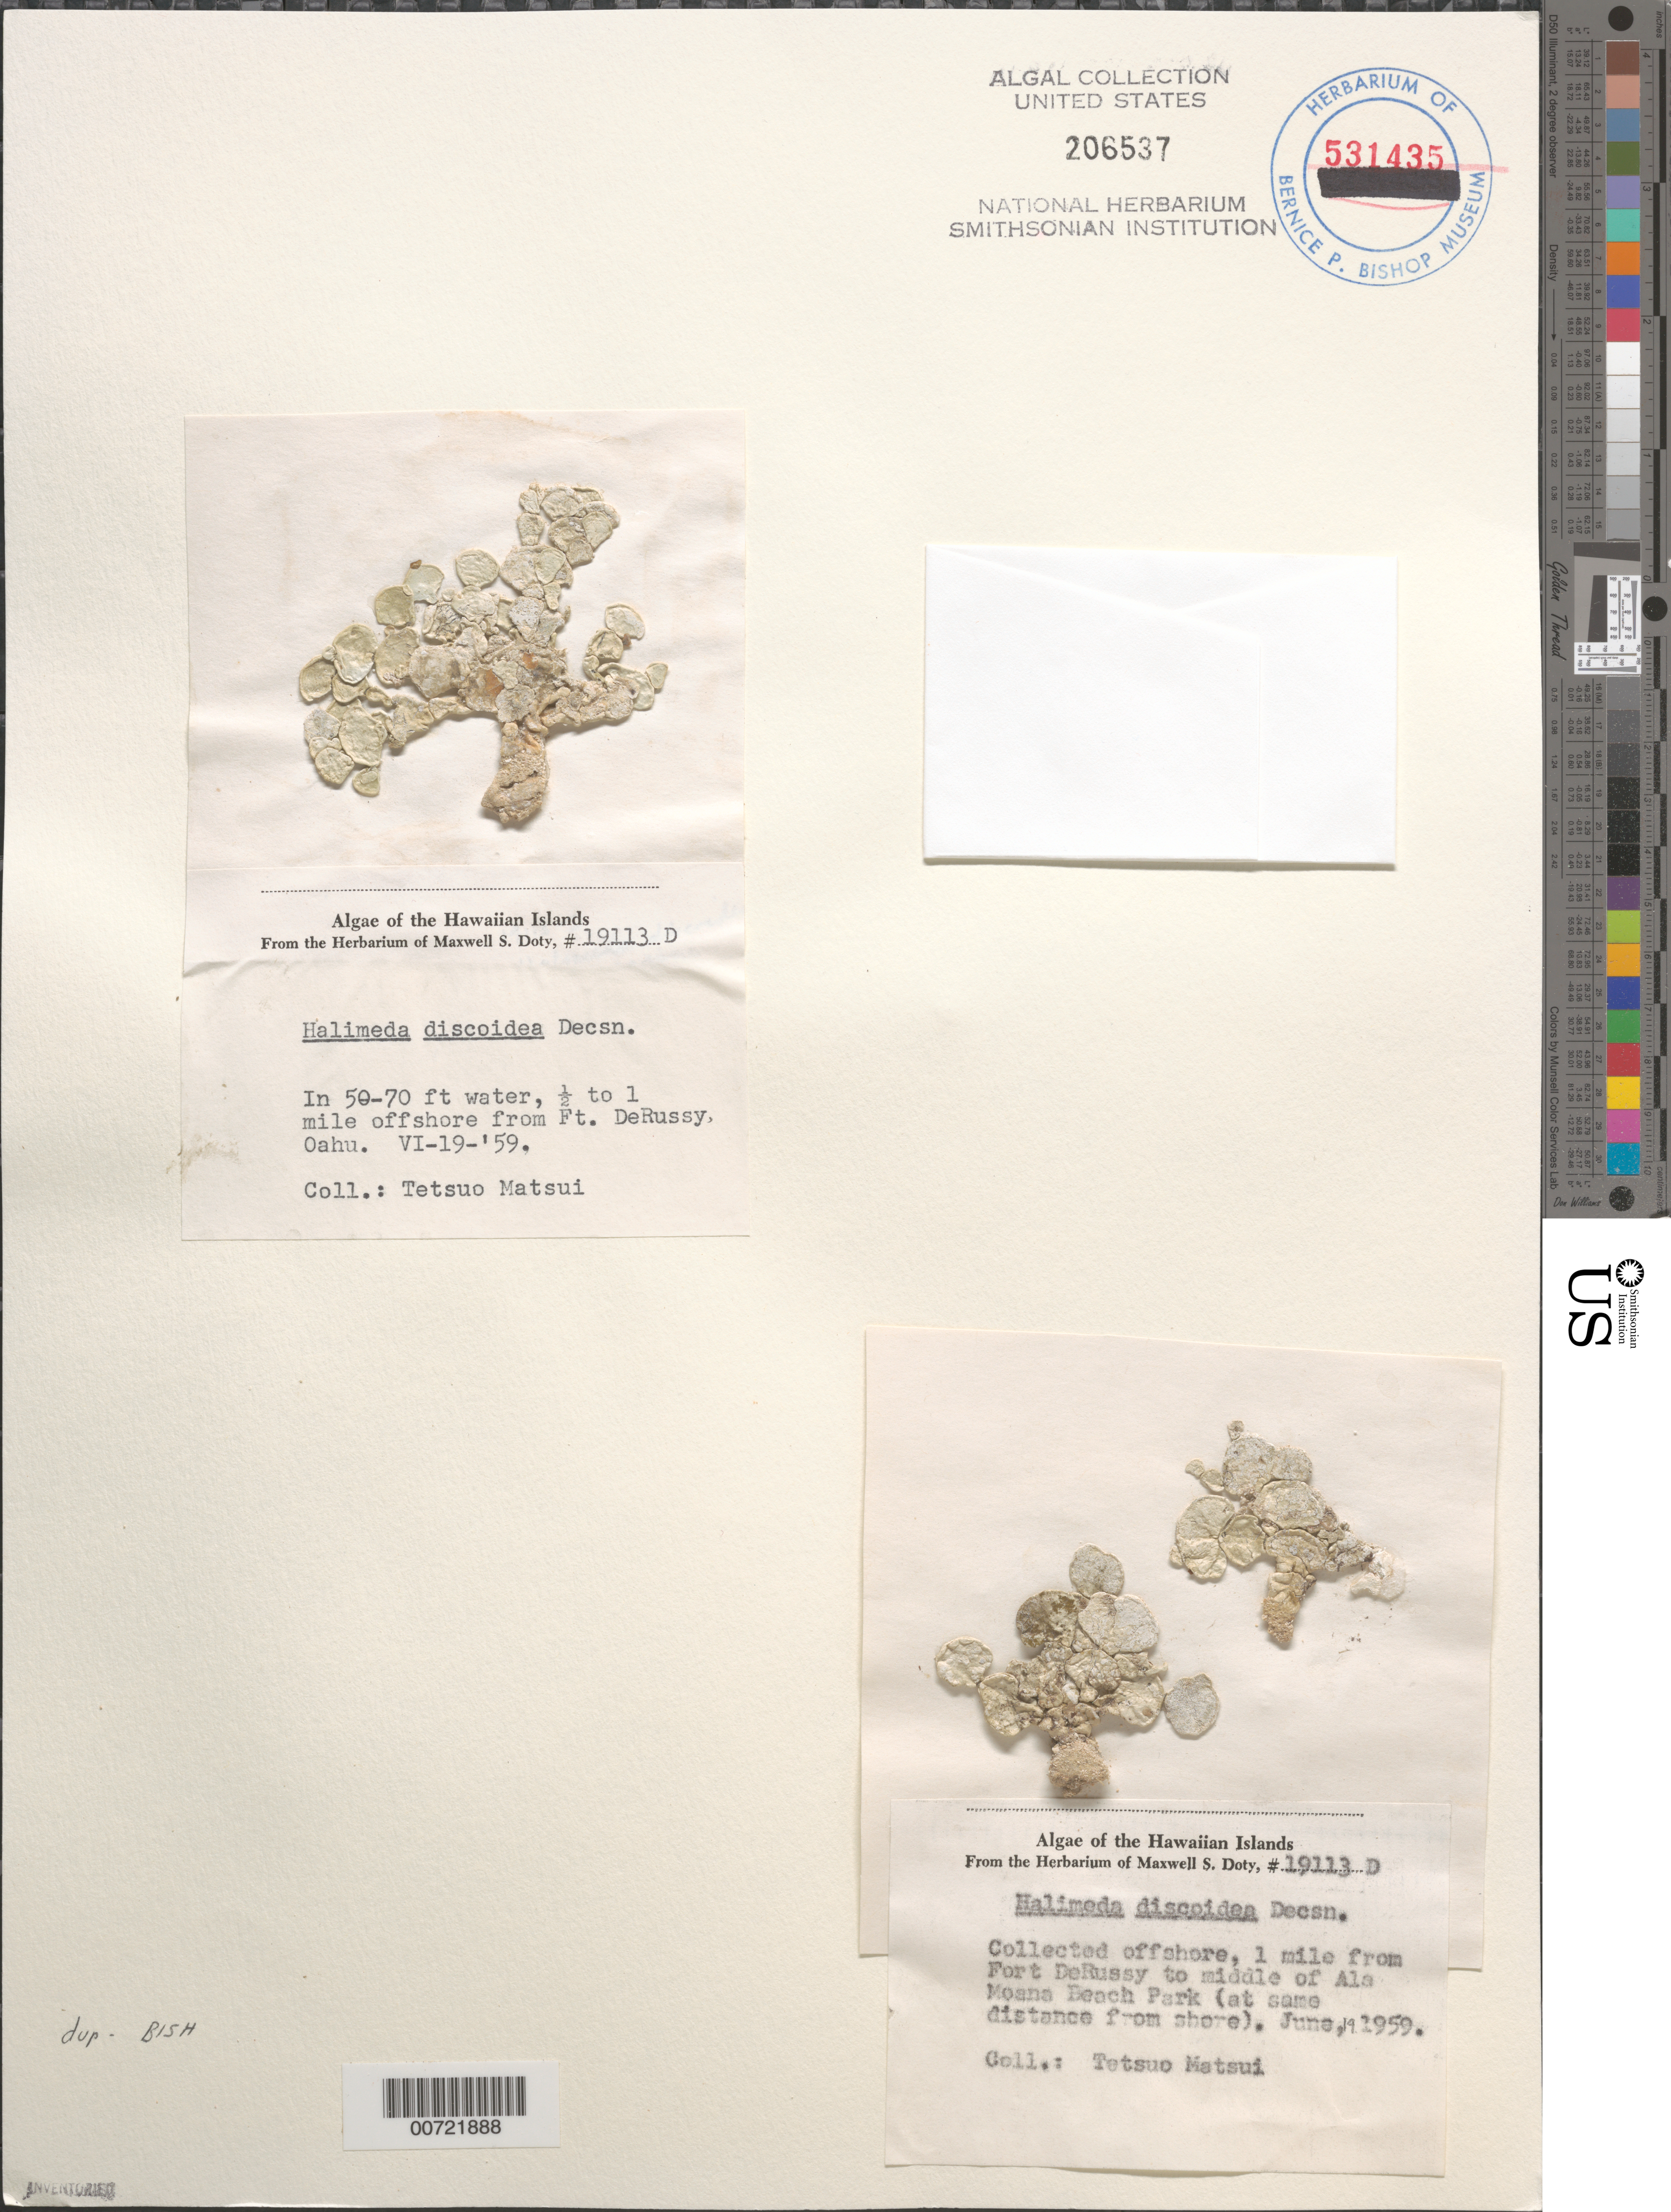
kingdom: Plantae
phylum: Chlorophyta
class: Ulvophyceae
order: Bryopsidales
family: Halimedaceae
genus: Halimeda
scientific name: Halimeda discoidea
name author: Decne.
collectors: T. Matsui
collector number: MSD 19113D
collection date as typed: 19 Jun 1959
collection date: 1959-06-19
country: United States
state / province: Hawaii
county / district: Honolulu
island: Oahu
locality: Waikiki, 1/2 to 1 mile off Fort DeRussy to middle of Ala Moana Beach Park (at same distance from shore)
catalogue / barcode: US 206537